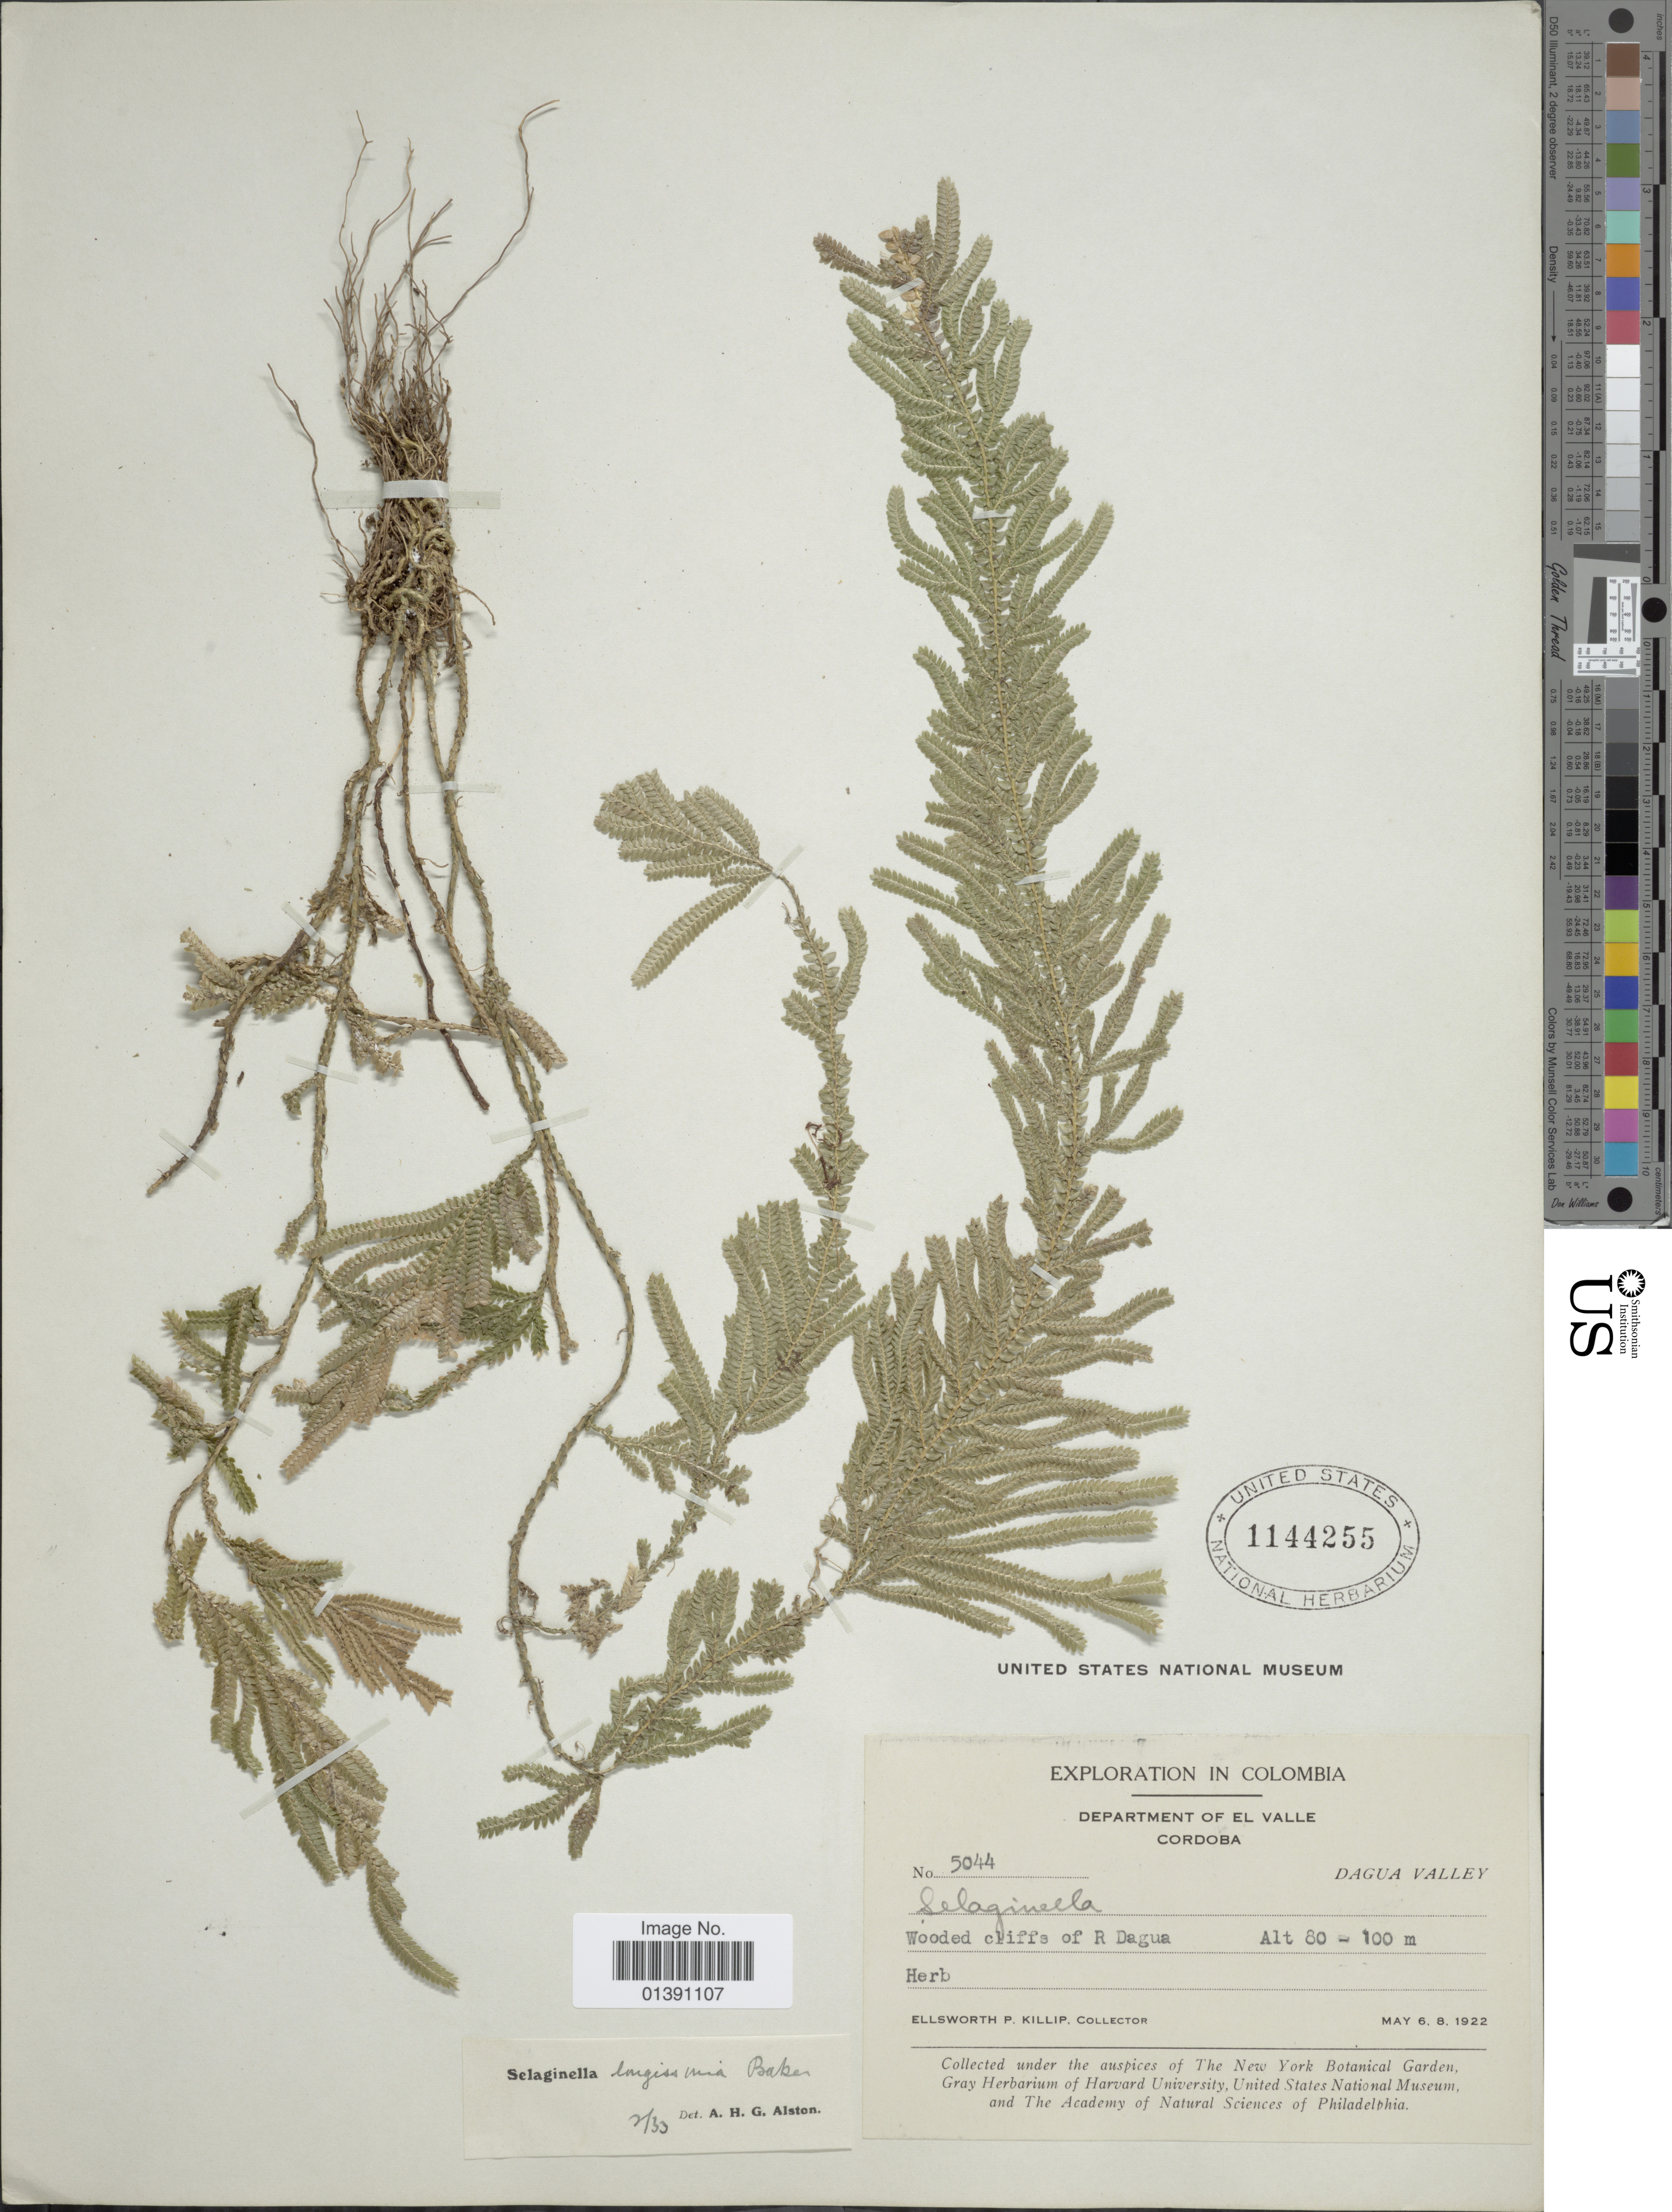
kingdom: Plantae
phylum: Tracheophyta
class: Lycopodiopsida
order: Selaginellales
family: Selaginellaceae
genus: Selaginella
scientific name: Selaginella longissima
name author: Baker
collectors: E. P. Killip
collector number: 5044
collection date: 1922-05-06/1922-05-08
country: Colombia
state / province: Valle del Cauca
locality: Department of El Valle, Cordoba, Dagua Valley, Wooded cliffs of R Dagua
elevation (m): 80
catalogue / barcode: US 1144255